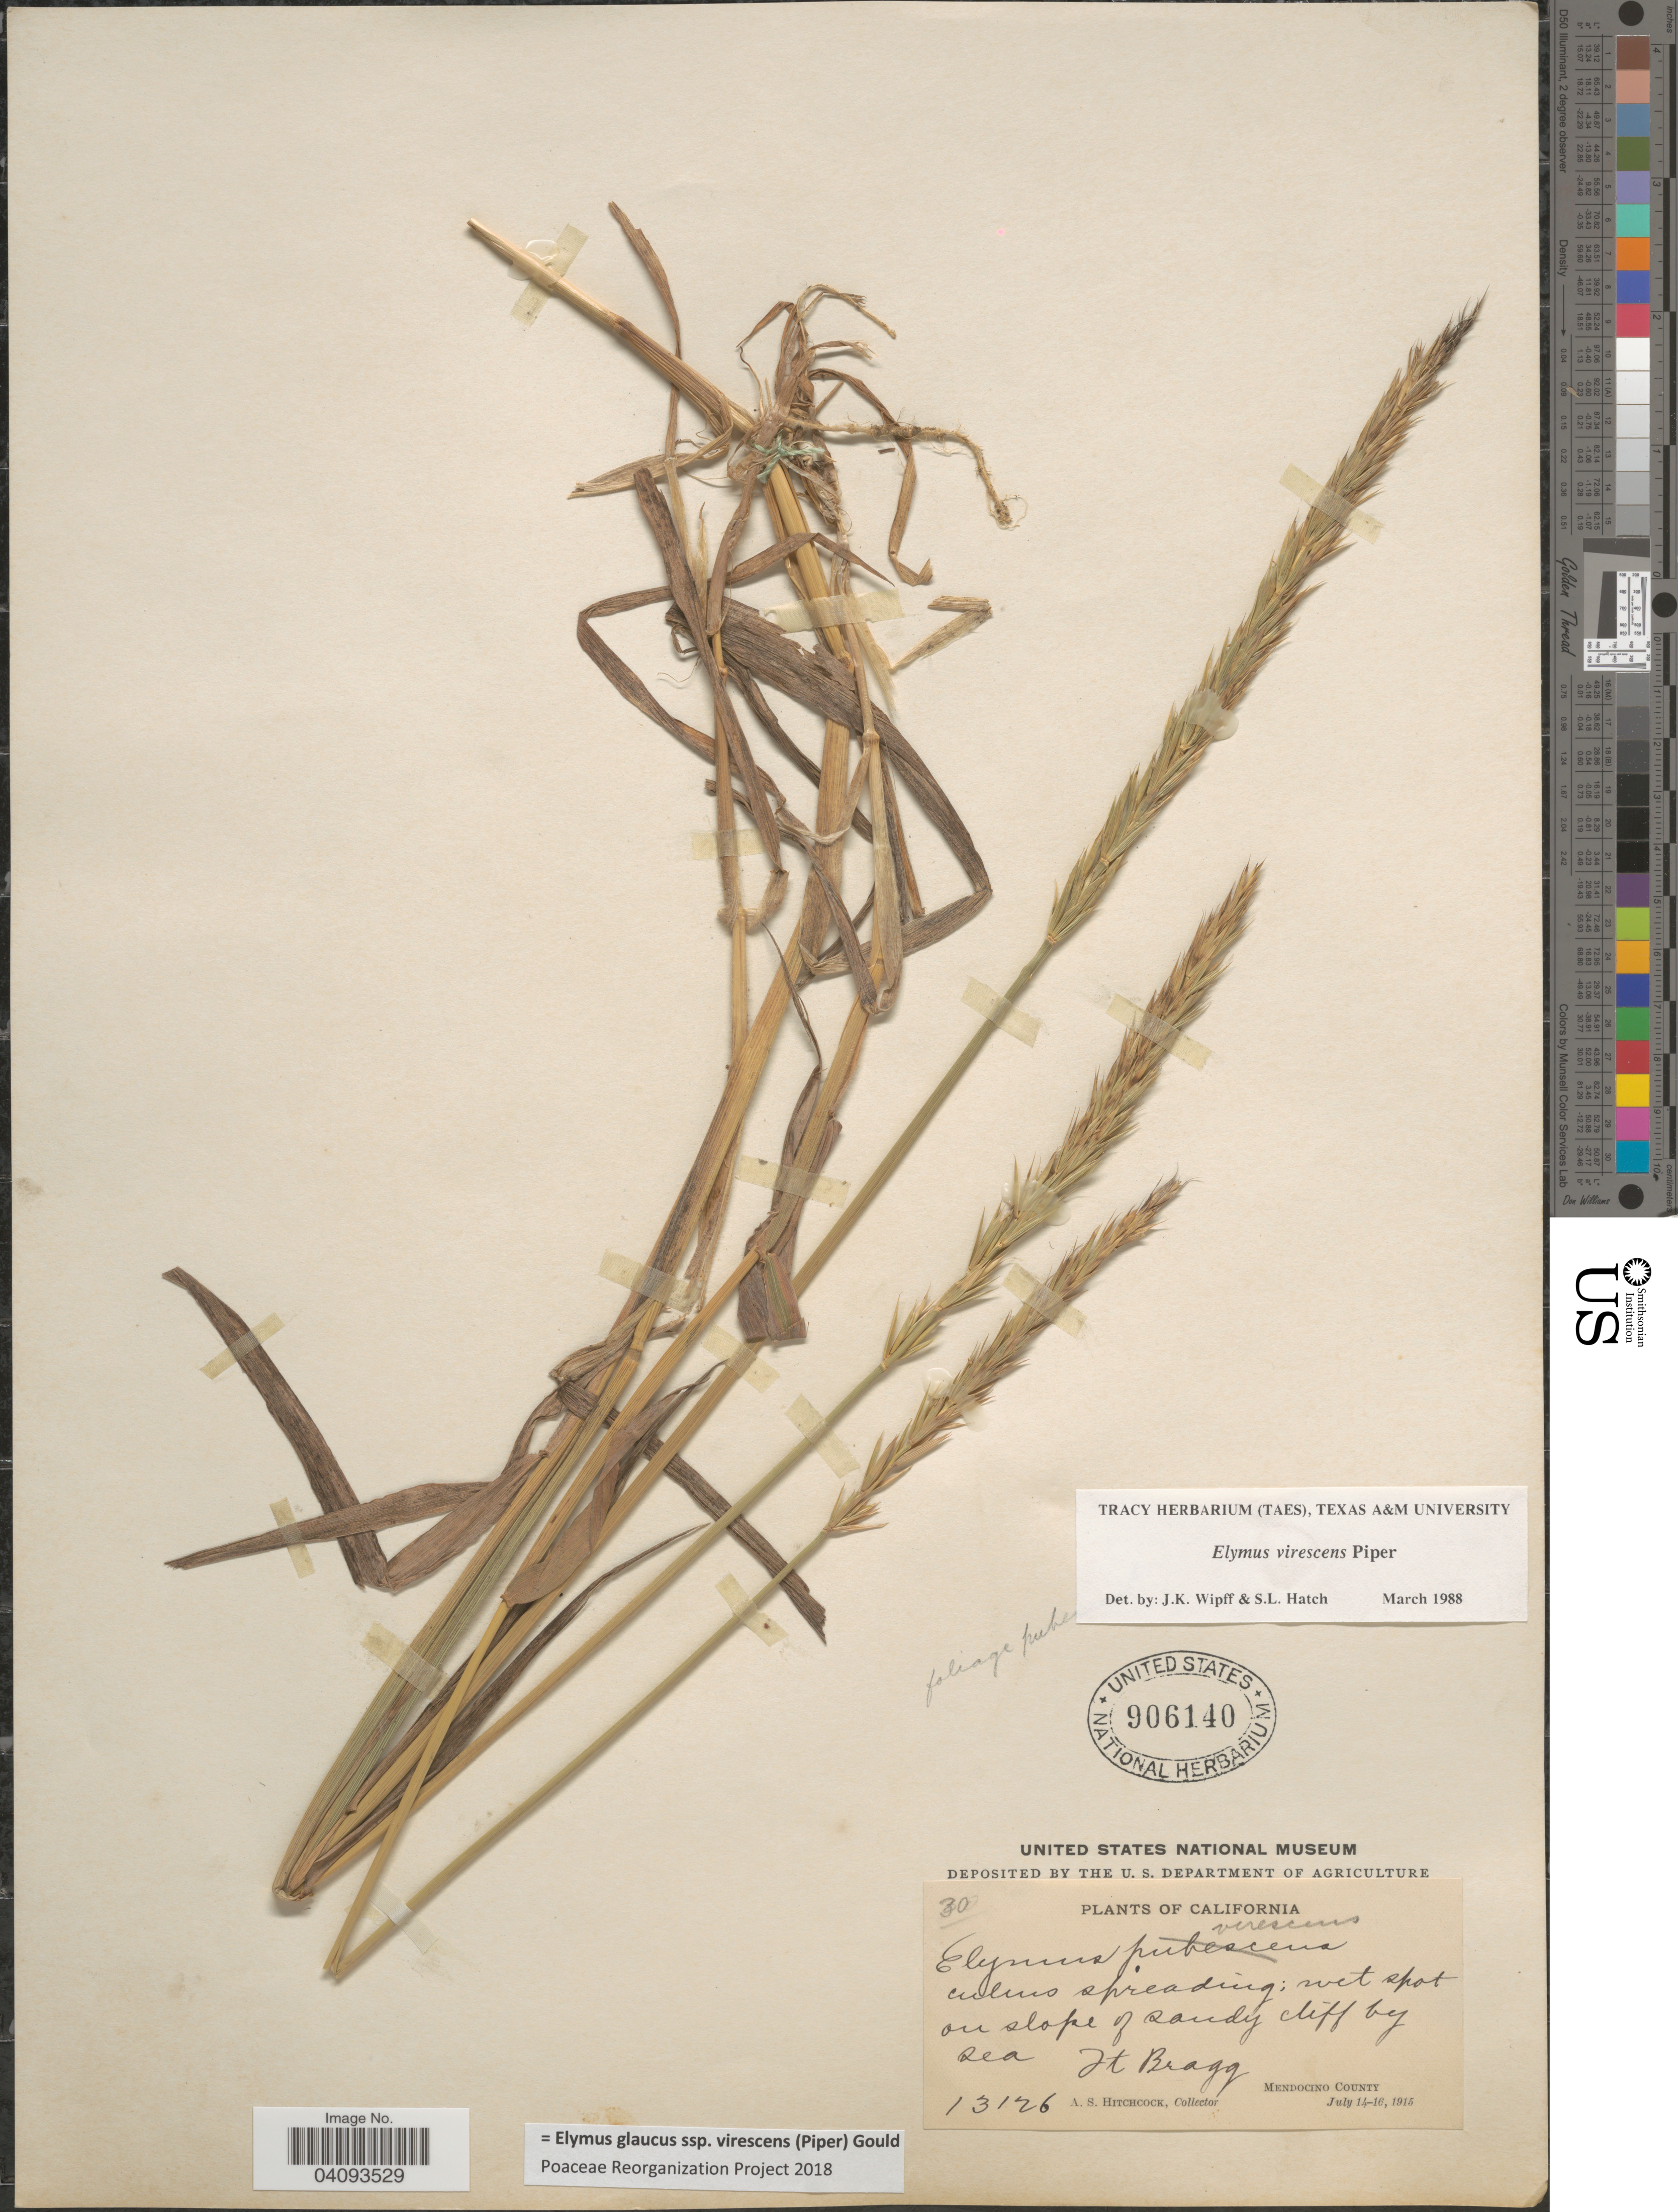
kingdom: Plantae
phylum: Tracheophyta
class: Liliopsida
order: Poales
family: Poaceae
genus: Elymus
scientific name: Elymus glaucus subsp. virescens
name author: (Piper) Gould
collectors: A. S. Hitchcock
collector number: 13126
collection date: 1915-07-14/1915-07-16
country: United States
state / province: California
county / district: Mendocino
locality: Wet spot on slope of sandy cliff by sea. Ft Bragg. Mendocino County.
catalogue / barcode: US 906140